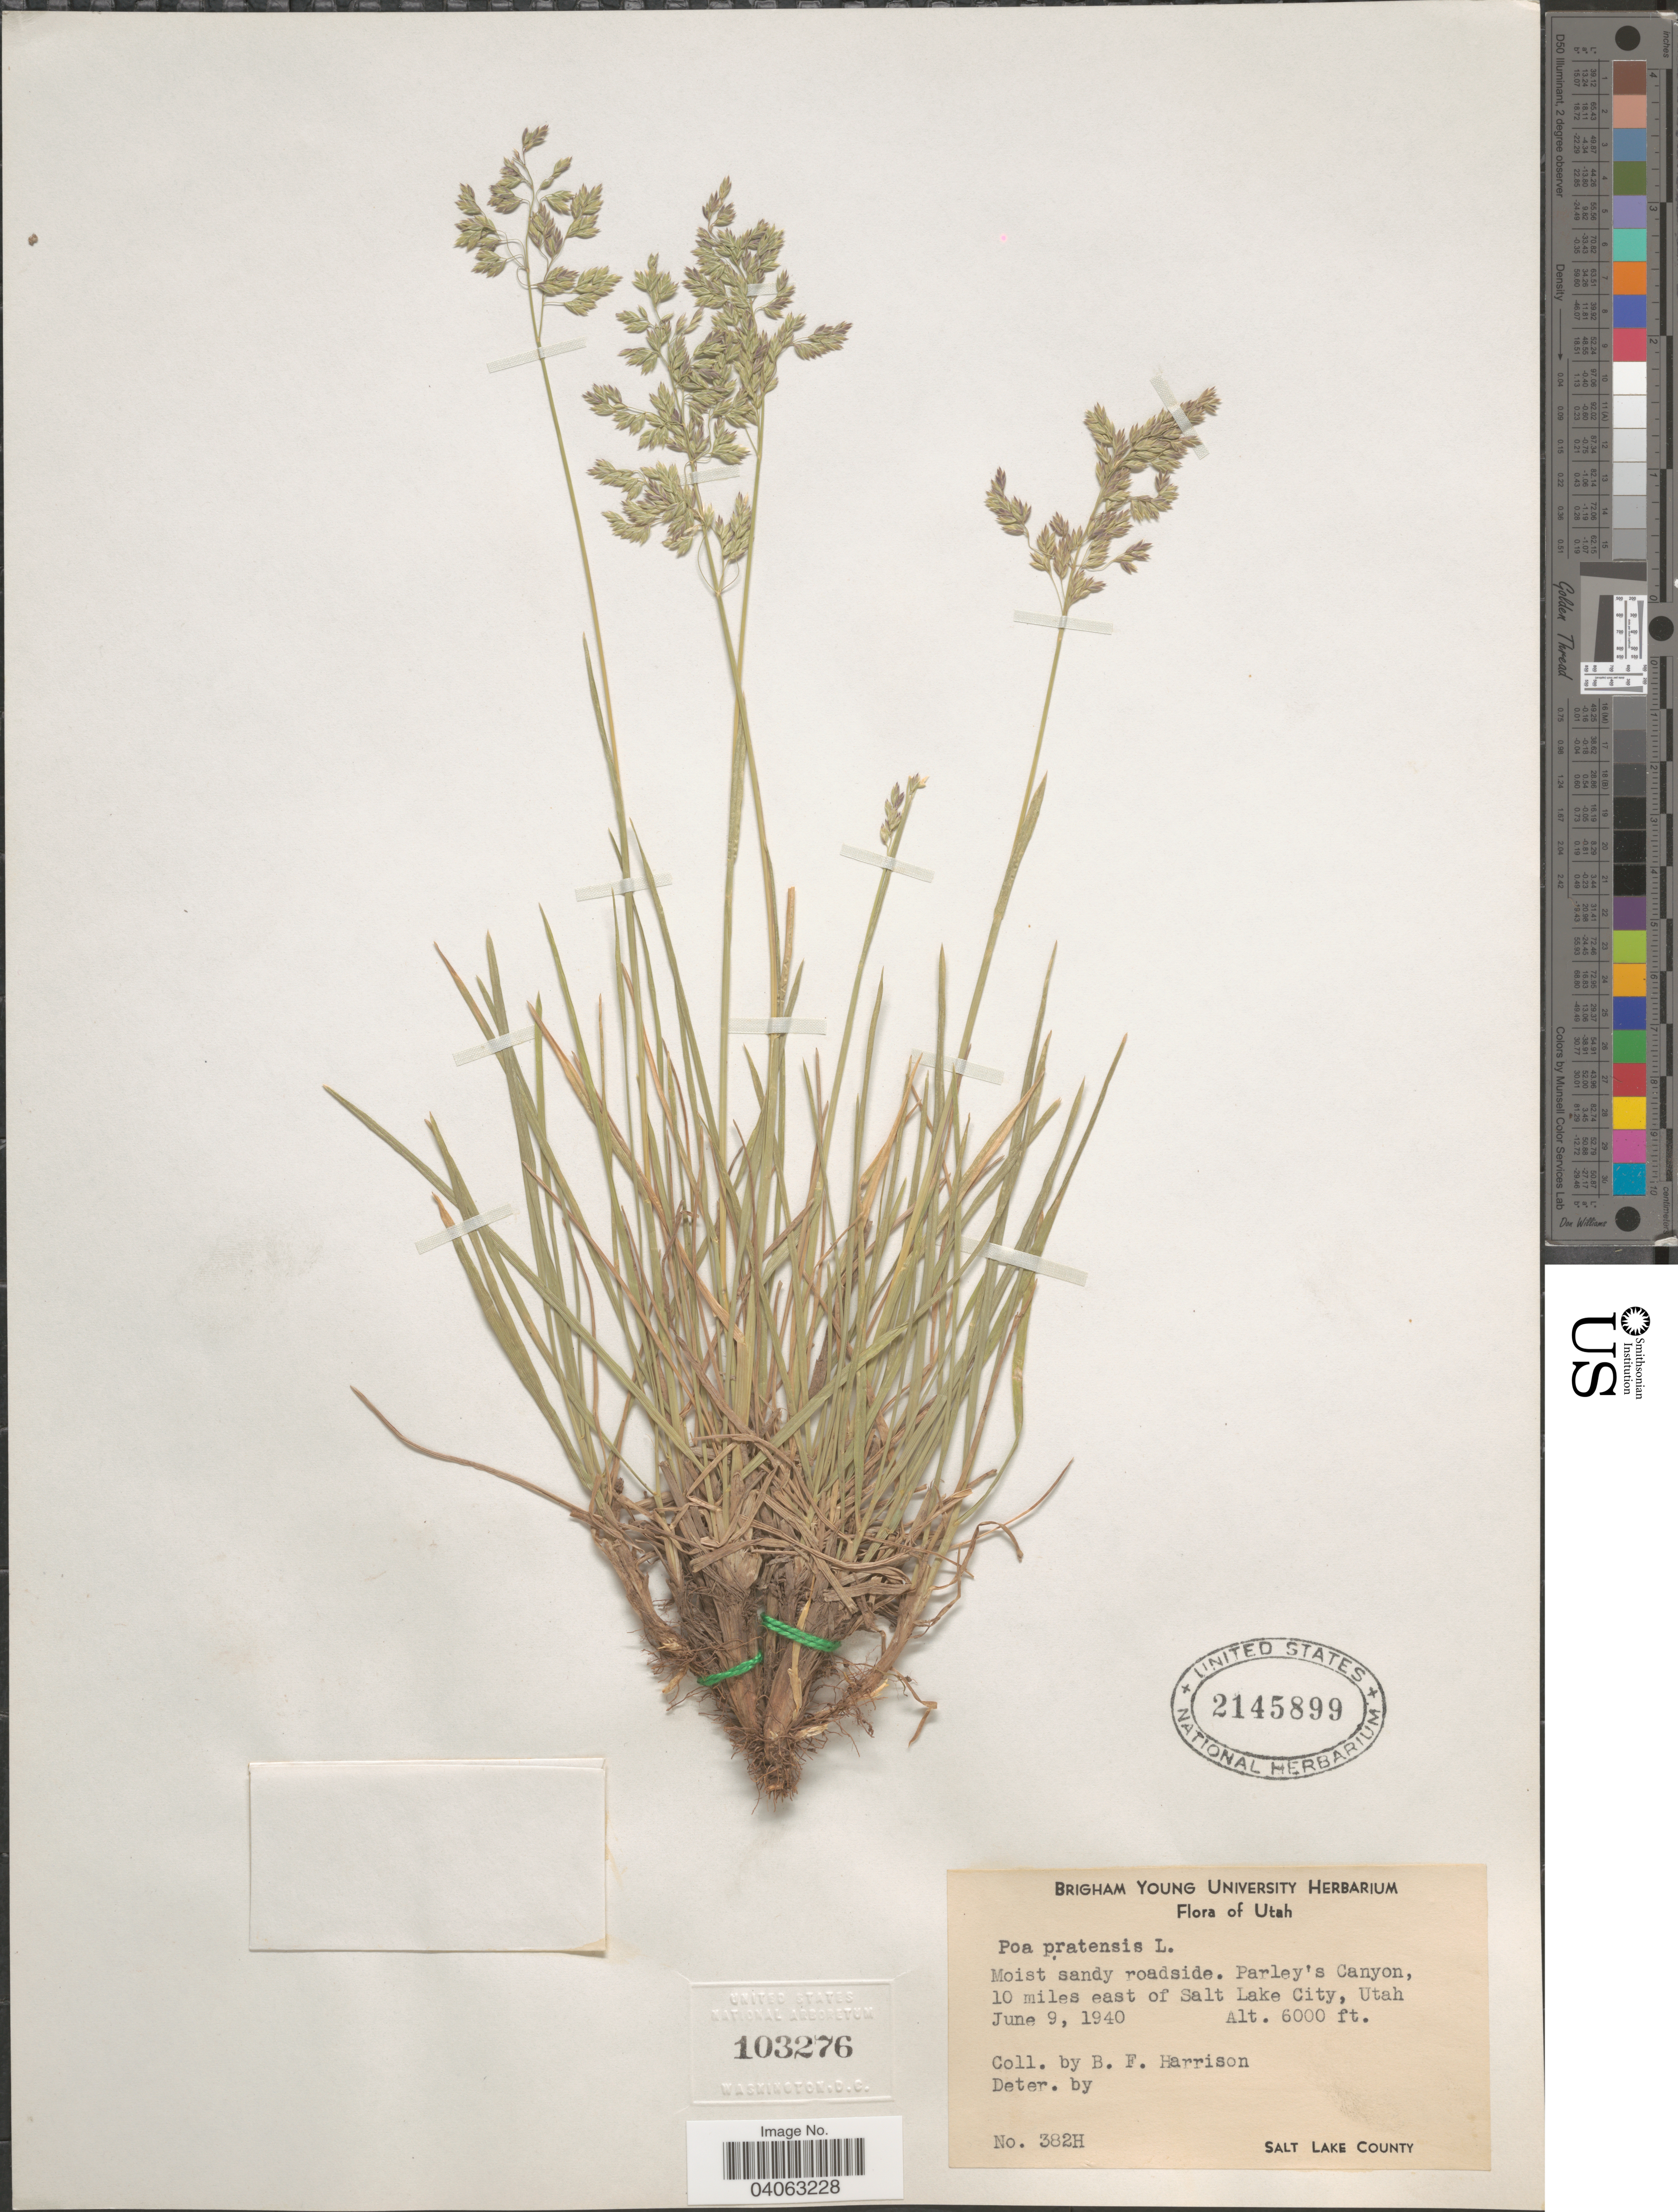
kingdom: Plantae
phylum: Tracheophyta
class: Liliopsida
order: Poales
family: Poaceae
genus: Poa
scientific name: Poa pratensis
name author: L.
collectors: B. F. Harrison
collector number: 382H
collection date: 1940-06-09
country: United States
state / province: Utah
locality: Parley's Canyon, 10 miles east of Salt Lake City. Salt Lake County.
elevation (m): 1829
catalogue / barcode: US 2145899